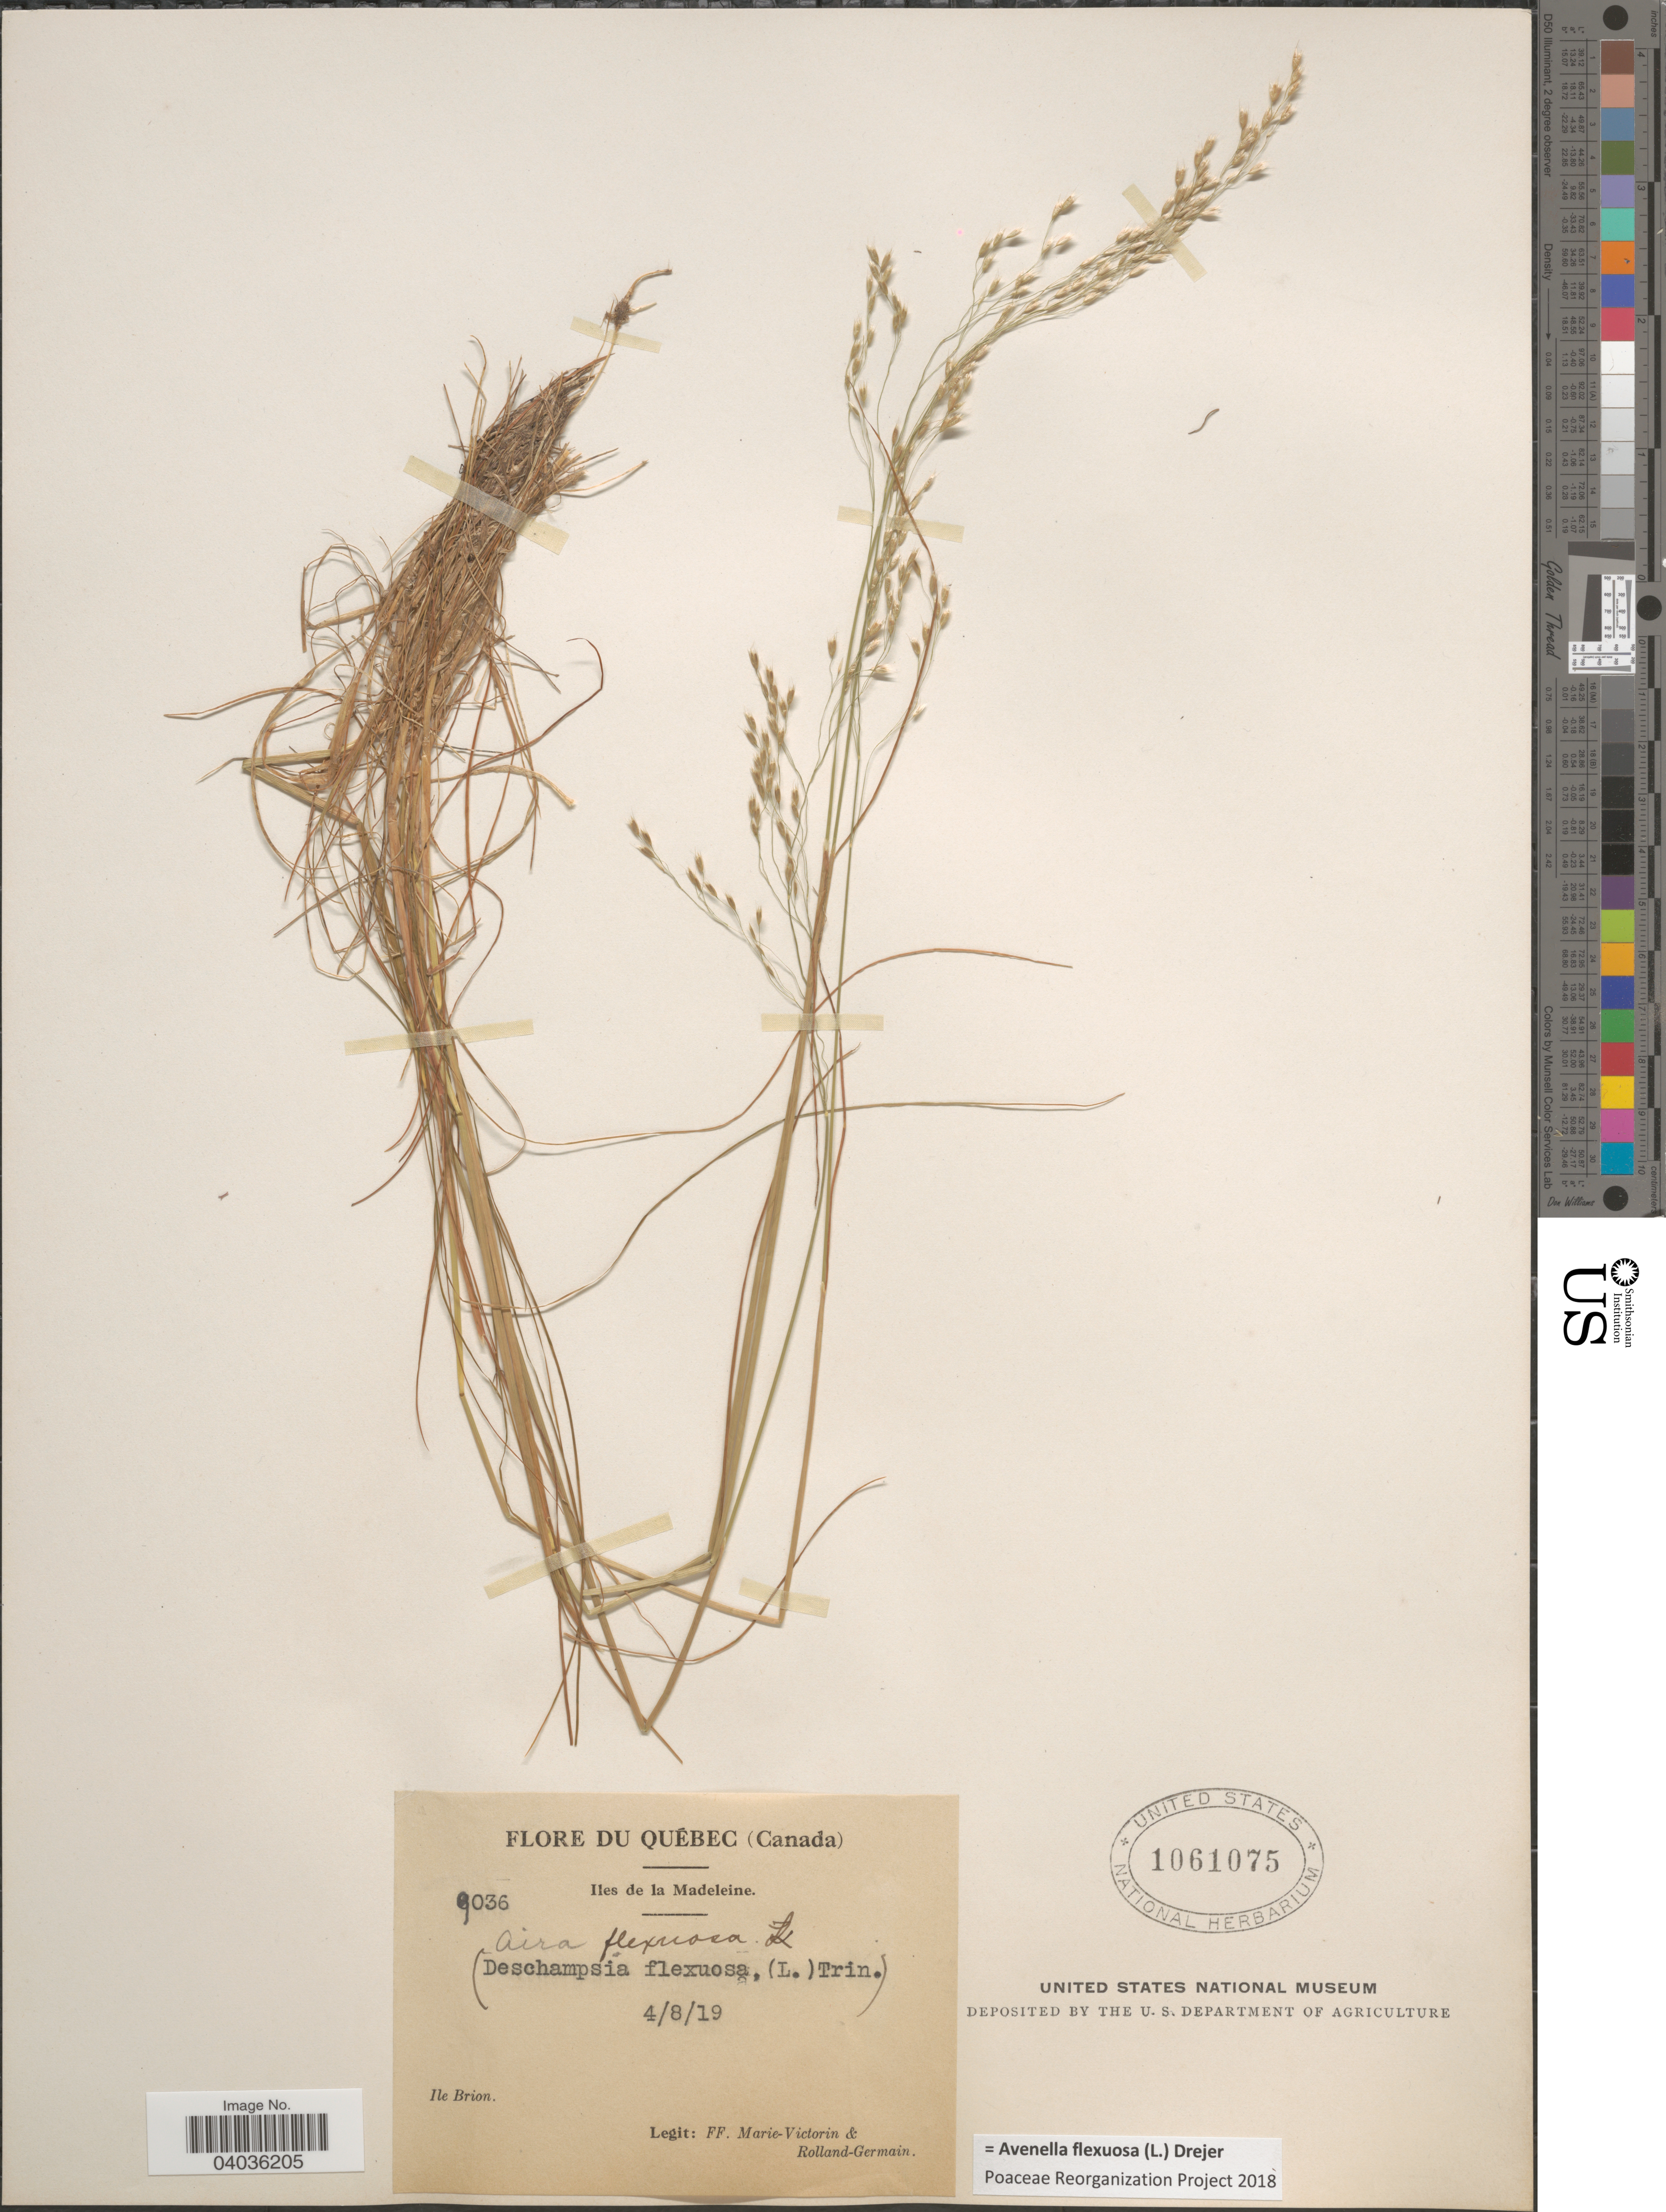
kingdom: Plantae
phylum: Tracheophyta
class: Liliopsida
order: Poales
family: Poaceae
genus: Avenella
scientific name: Avenella flexuosa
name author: (L.) Drejer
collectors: F. Marie-Victorin & Rolland-Germain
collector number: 9036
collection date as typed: Transcribed d/m/y: 4/8/19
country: Canada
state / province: Quebec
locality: Iles de la Madeleine. Ile Brion.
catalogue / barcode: US 1061075